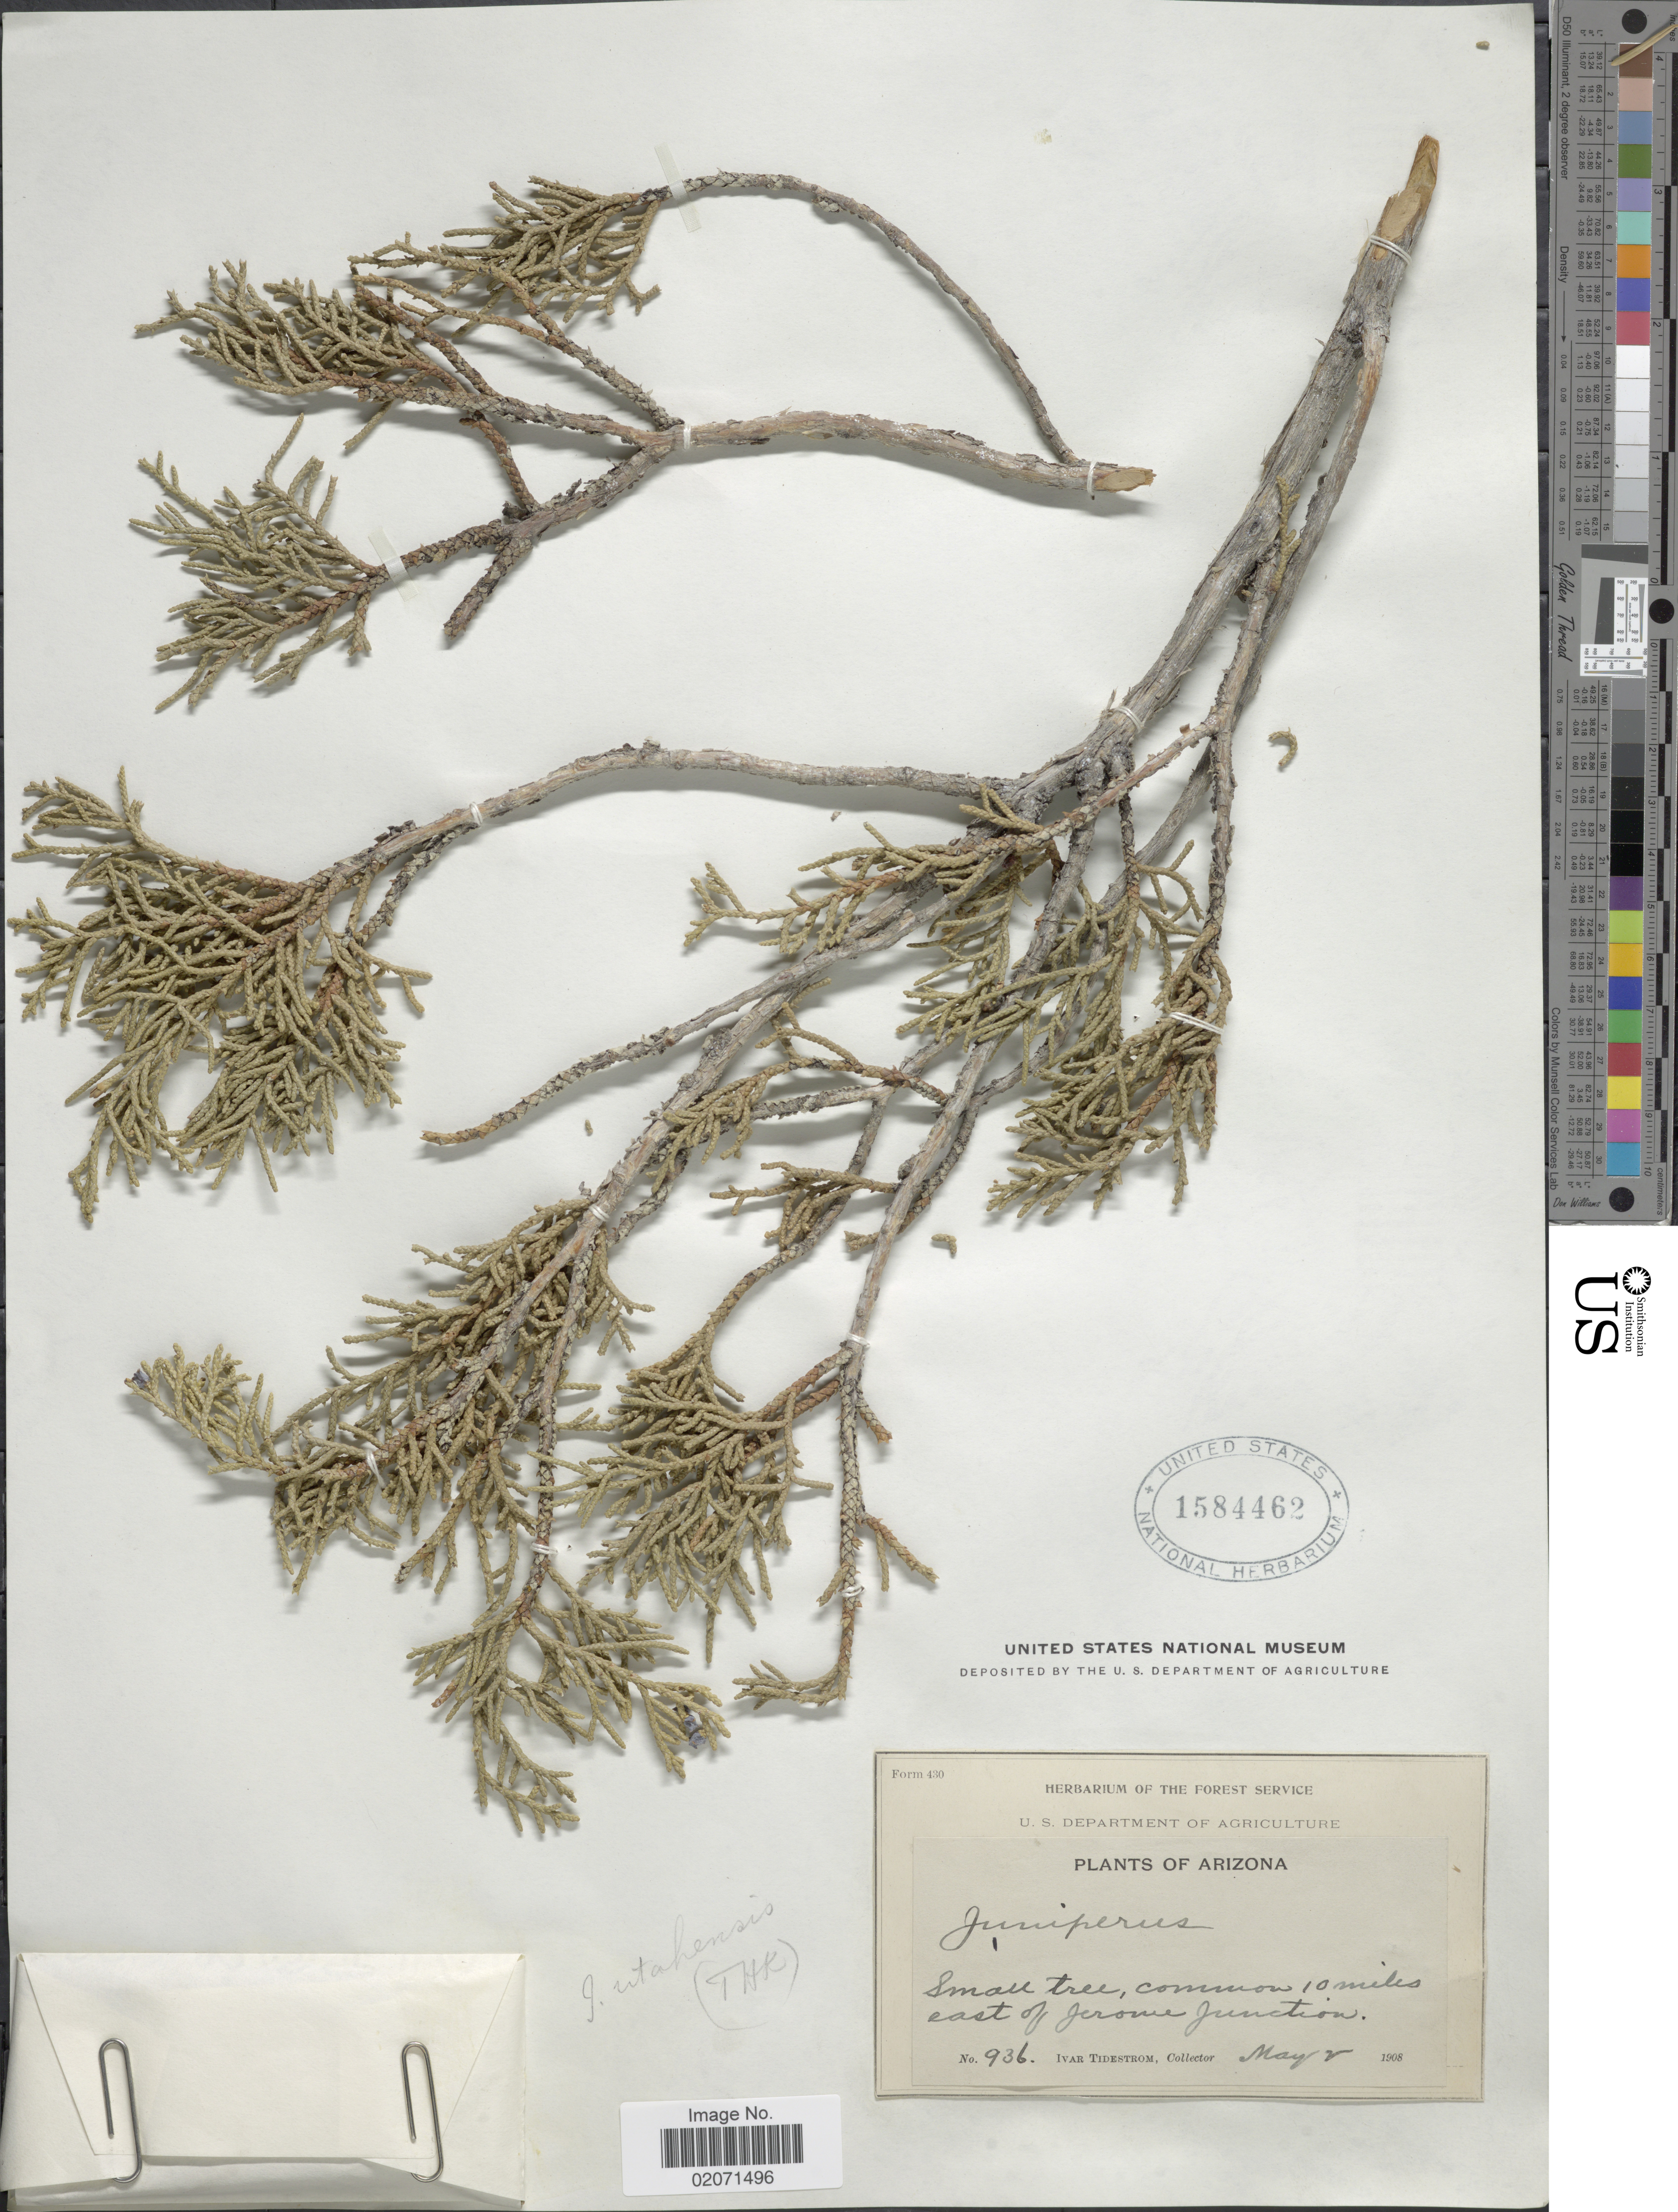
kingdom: Plantae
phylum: Tracheophyta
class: Pinopsida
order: Pinales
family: Cupressaceae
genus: Juniperus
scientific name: Juniperus osteosperma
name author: (Torr.) Little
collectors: I. F. Tidestrom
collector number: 936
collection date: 1908-05-02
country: United States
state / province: Arizona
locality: Common 10 miles east of Jerome Junction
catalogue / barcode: US 1574462